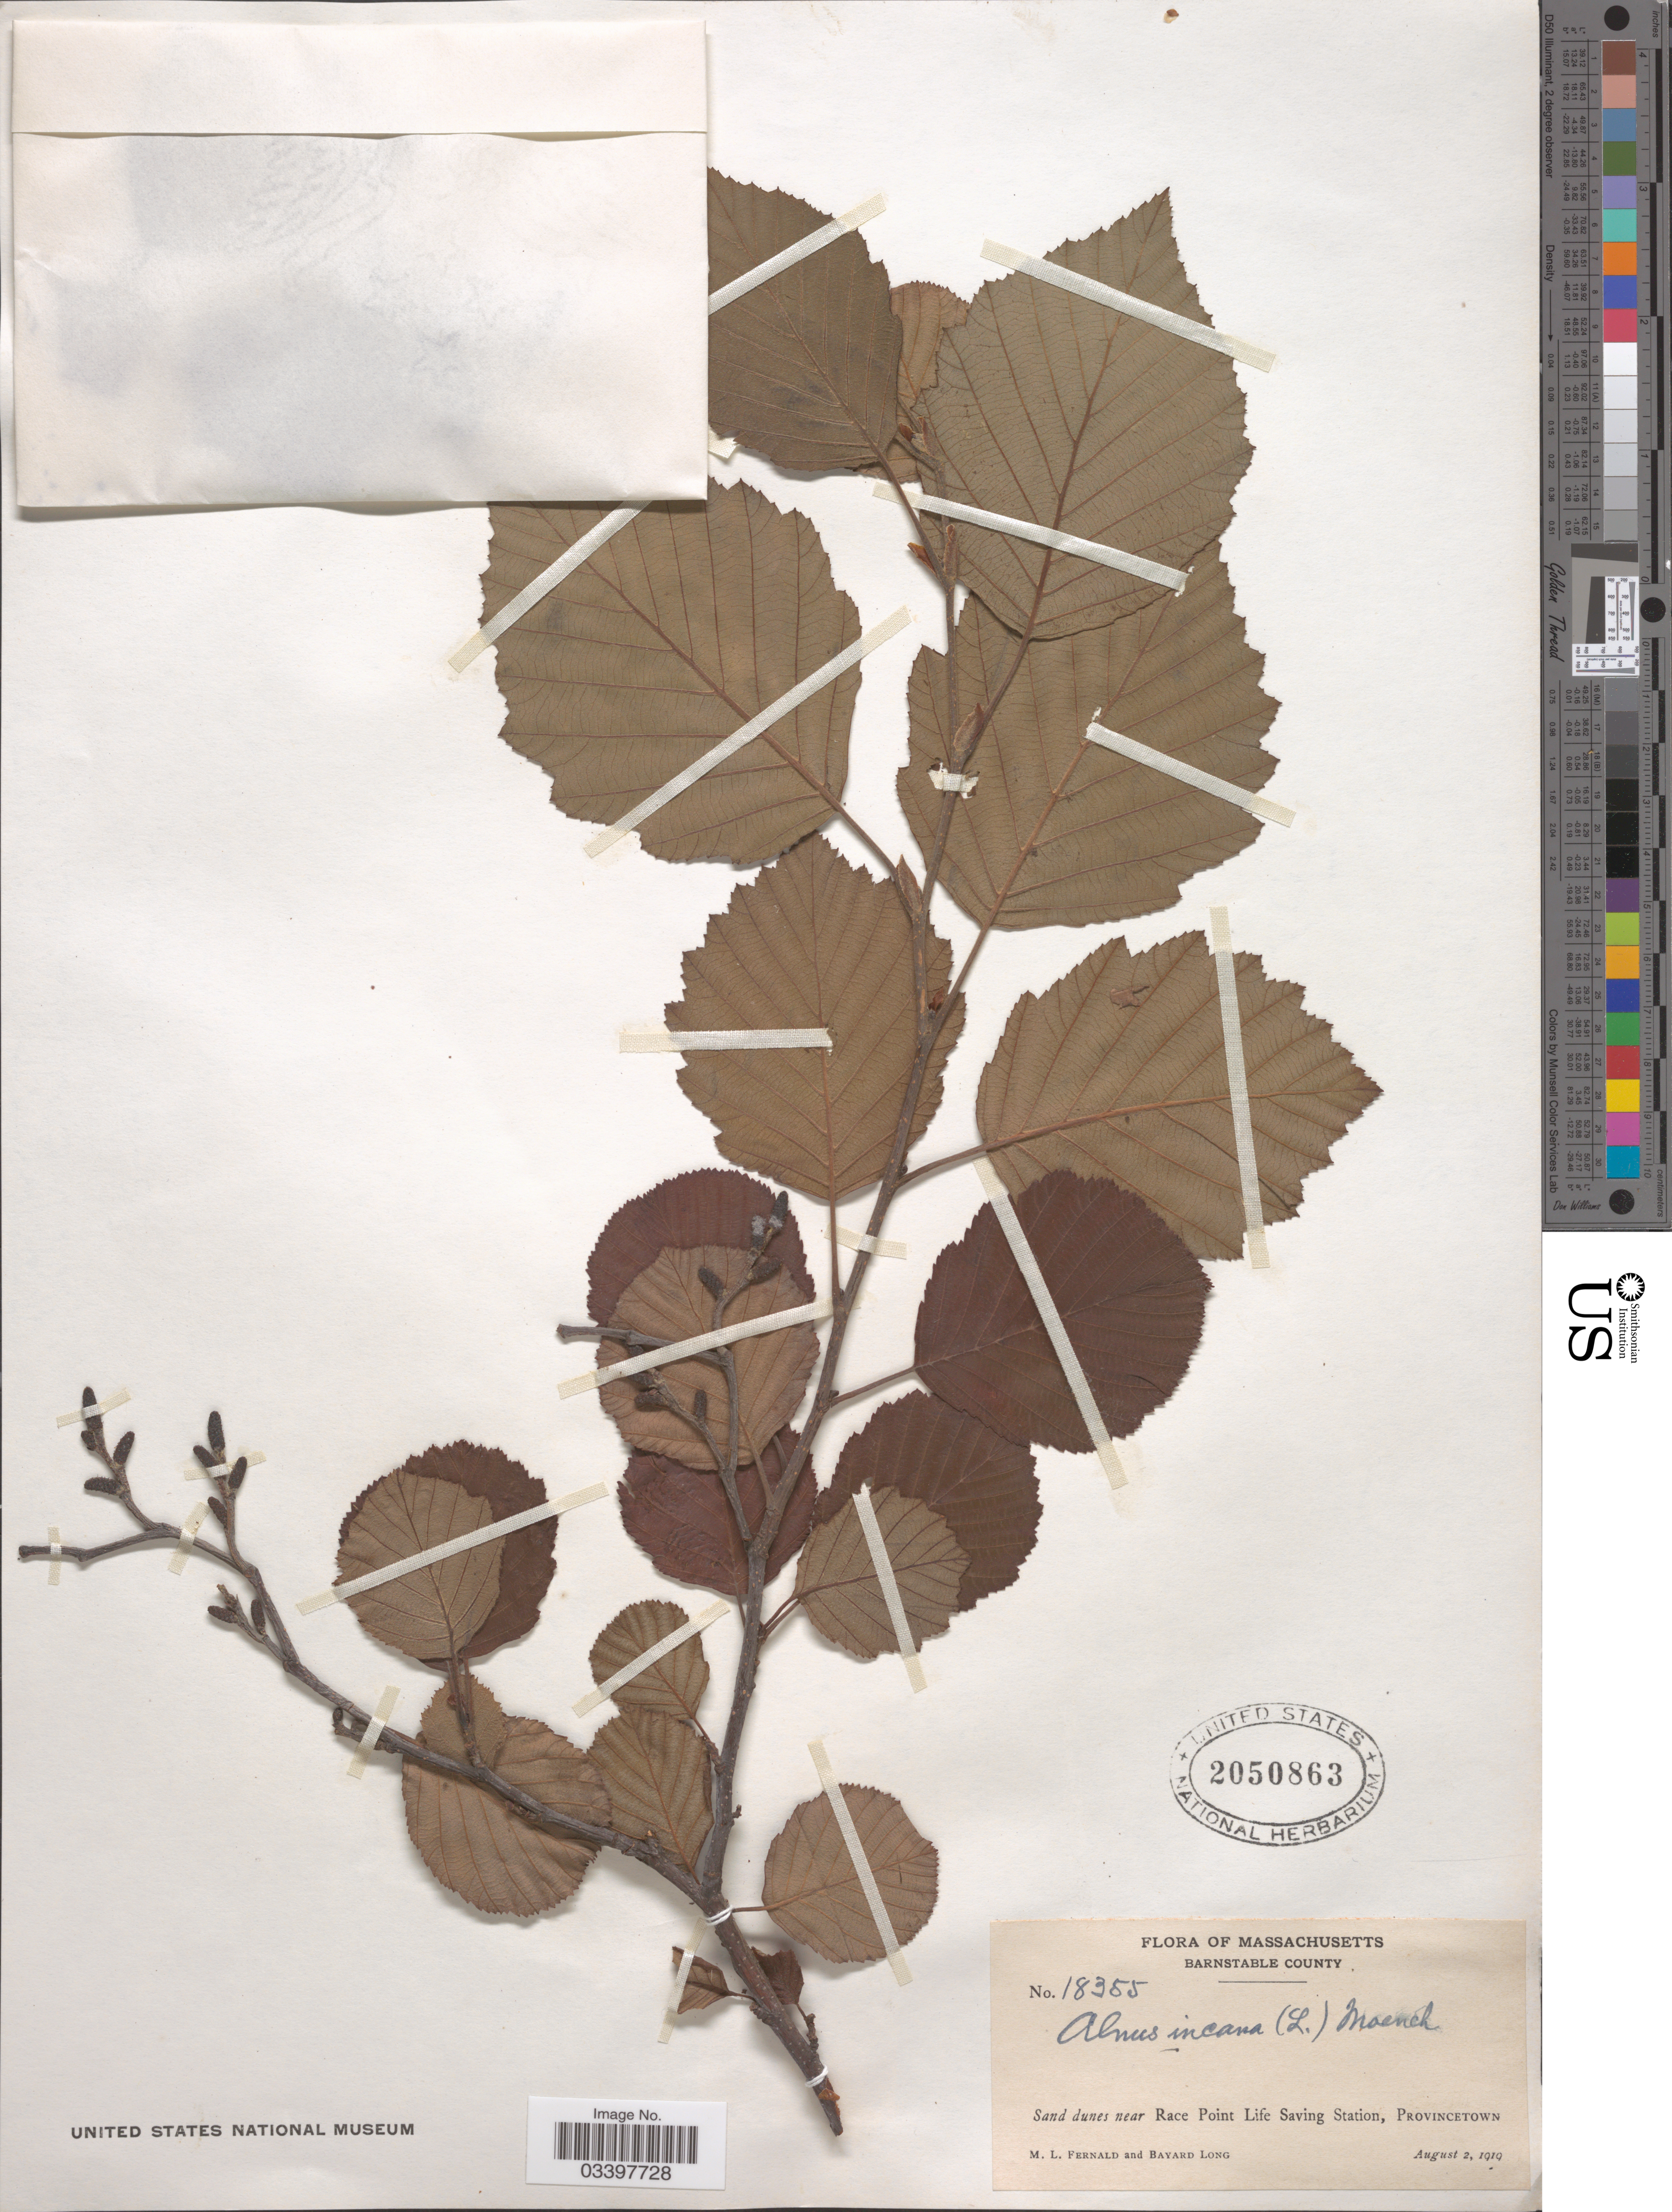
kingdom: Plantae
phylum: Tracheophyta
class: Magnoliopsida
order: Fagales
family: Betulaceae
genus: Alnus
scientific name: Alnus incana subsp. rugosa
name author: (Du Roi) R.T. Clausen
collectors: M. L. Fernald & B. Long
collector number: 18355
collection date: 1919-08-02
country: United States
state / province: Massachusetts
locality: Barnstable County, Sand dunes near Race Point Life Saving Station, Provincetown.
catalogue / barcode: US 2050863